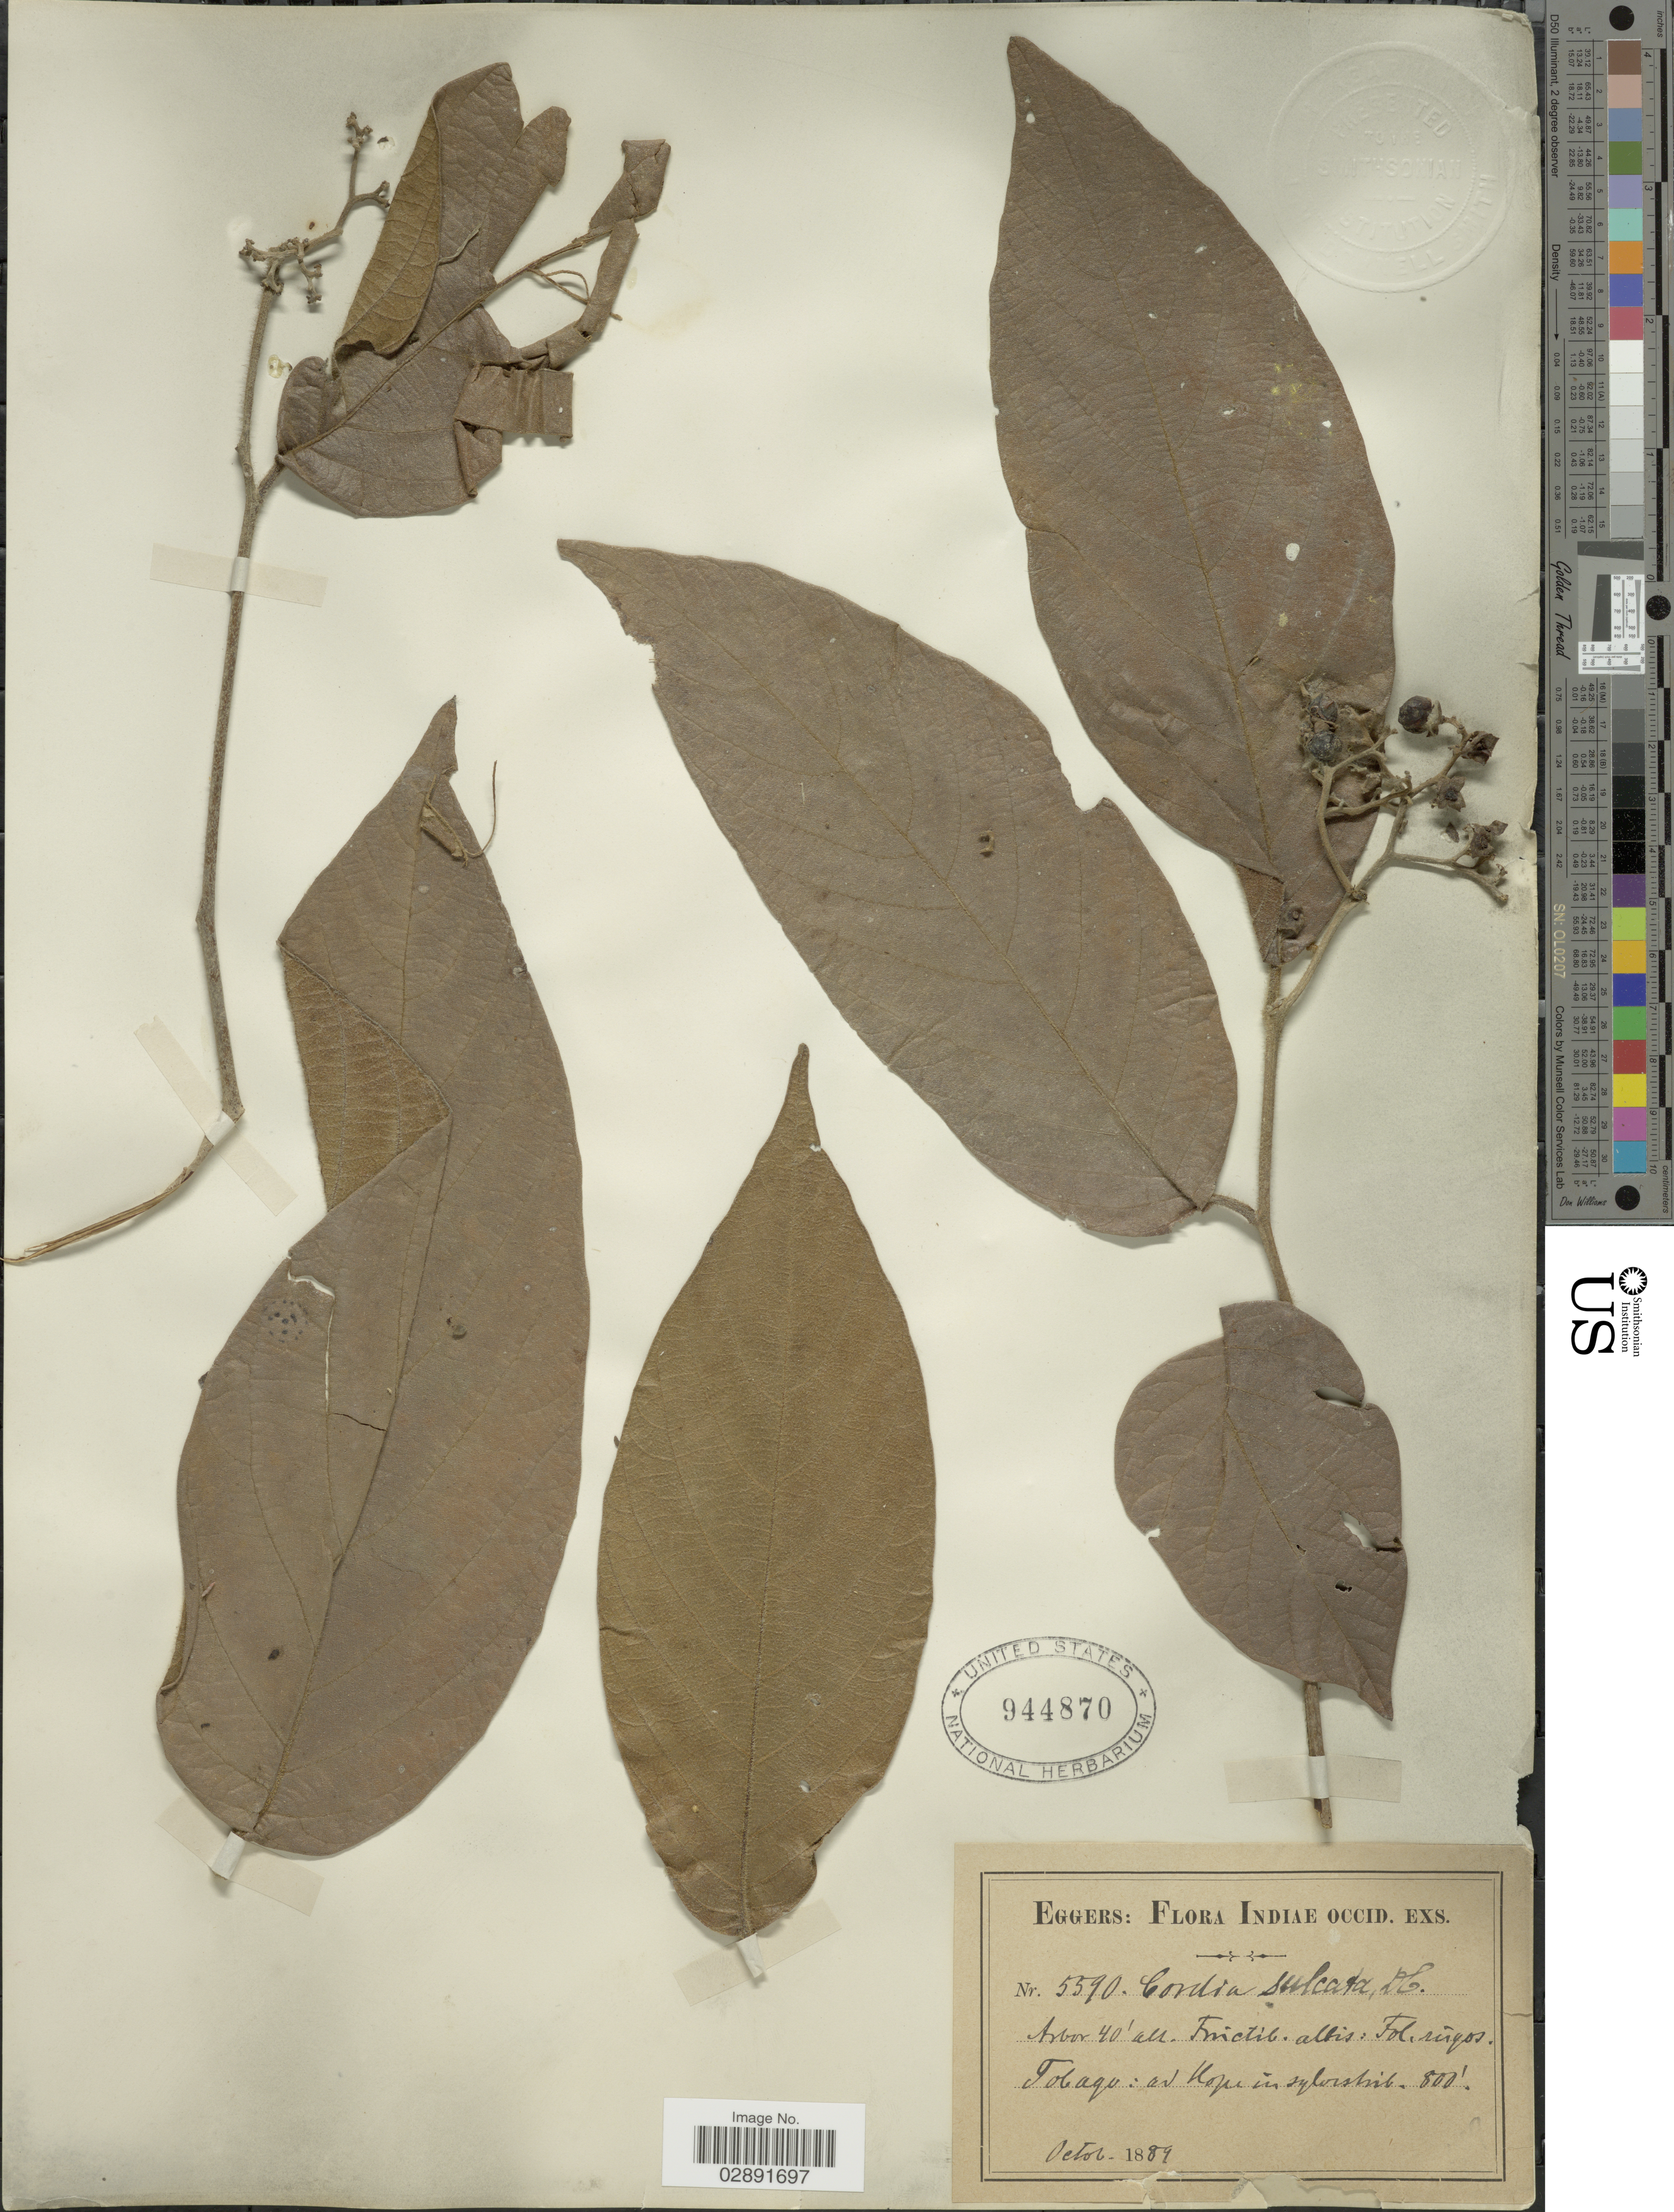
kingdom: Plantae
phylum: Tracheophyta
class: Magnoliopsida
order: Boraginales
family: Cordiaceae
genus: Cordia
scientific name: Cordia sulcata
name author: DC.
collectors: -. Eggers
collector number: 5590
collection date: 1889-10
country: Trinidad and Tobago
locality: Indiae Occid. Tobago: ad Kope in sylvestris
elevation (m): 244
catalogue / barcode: US 944870